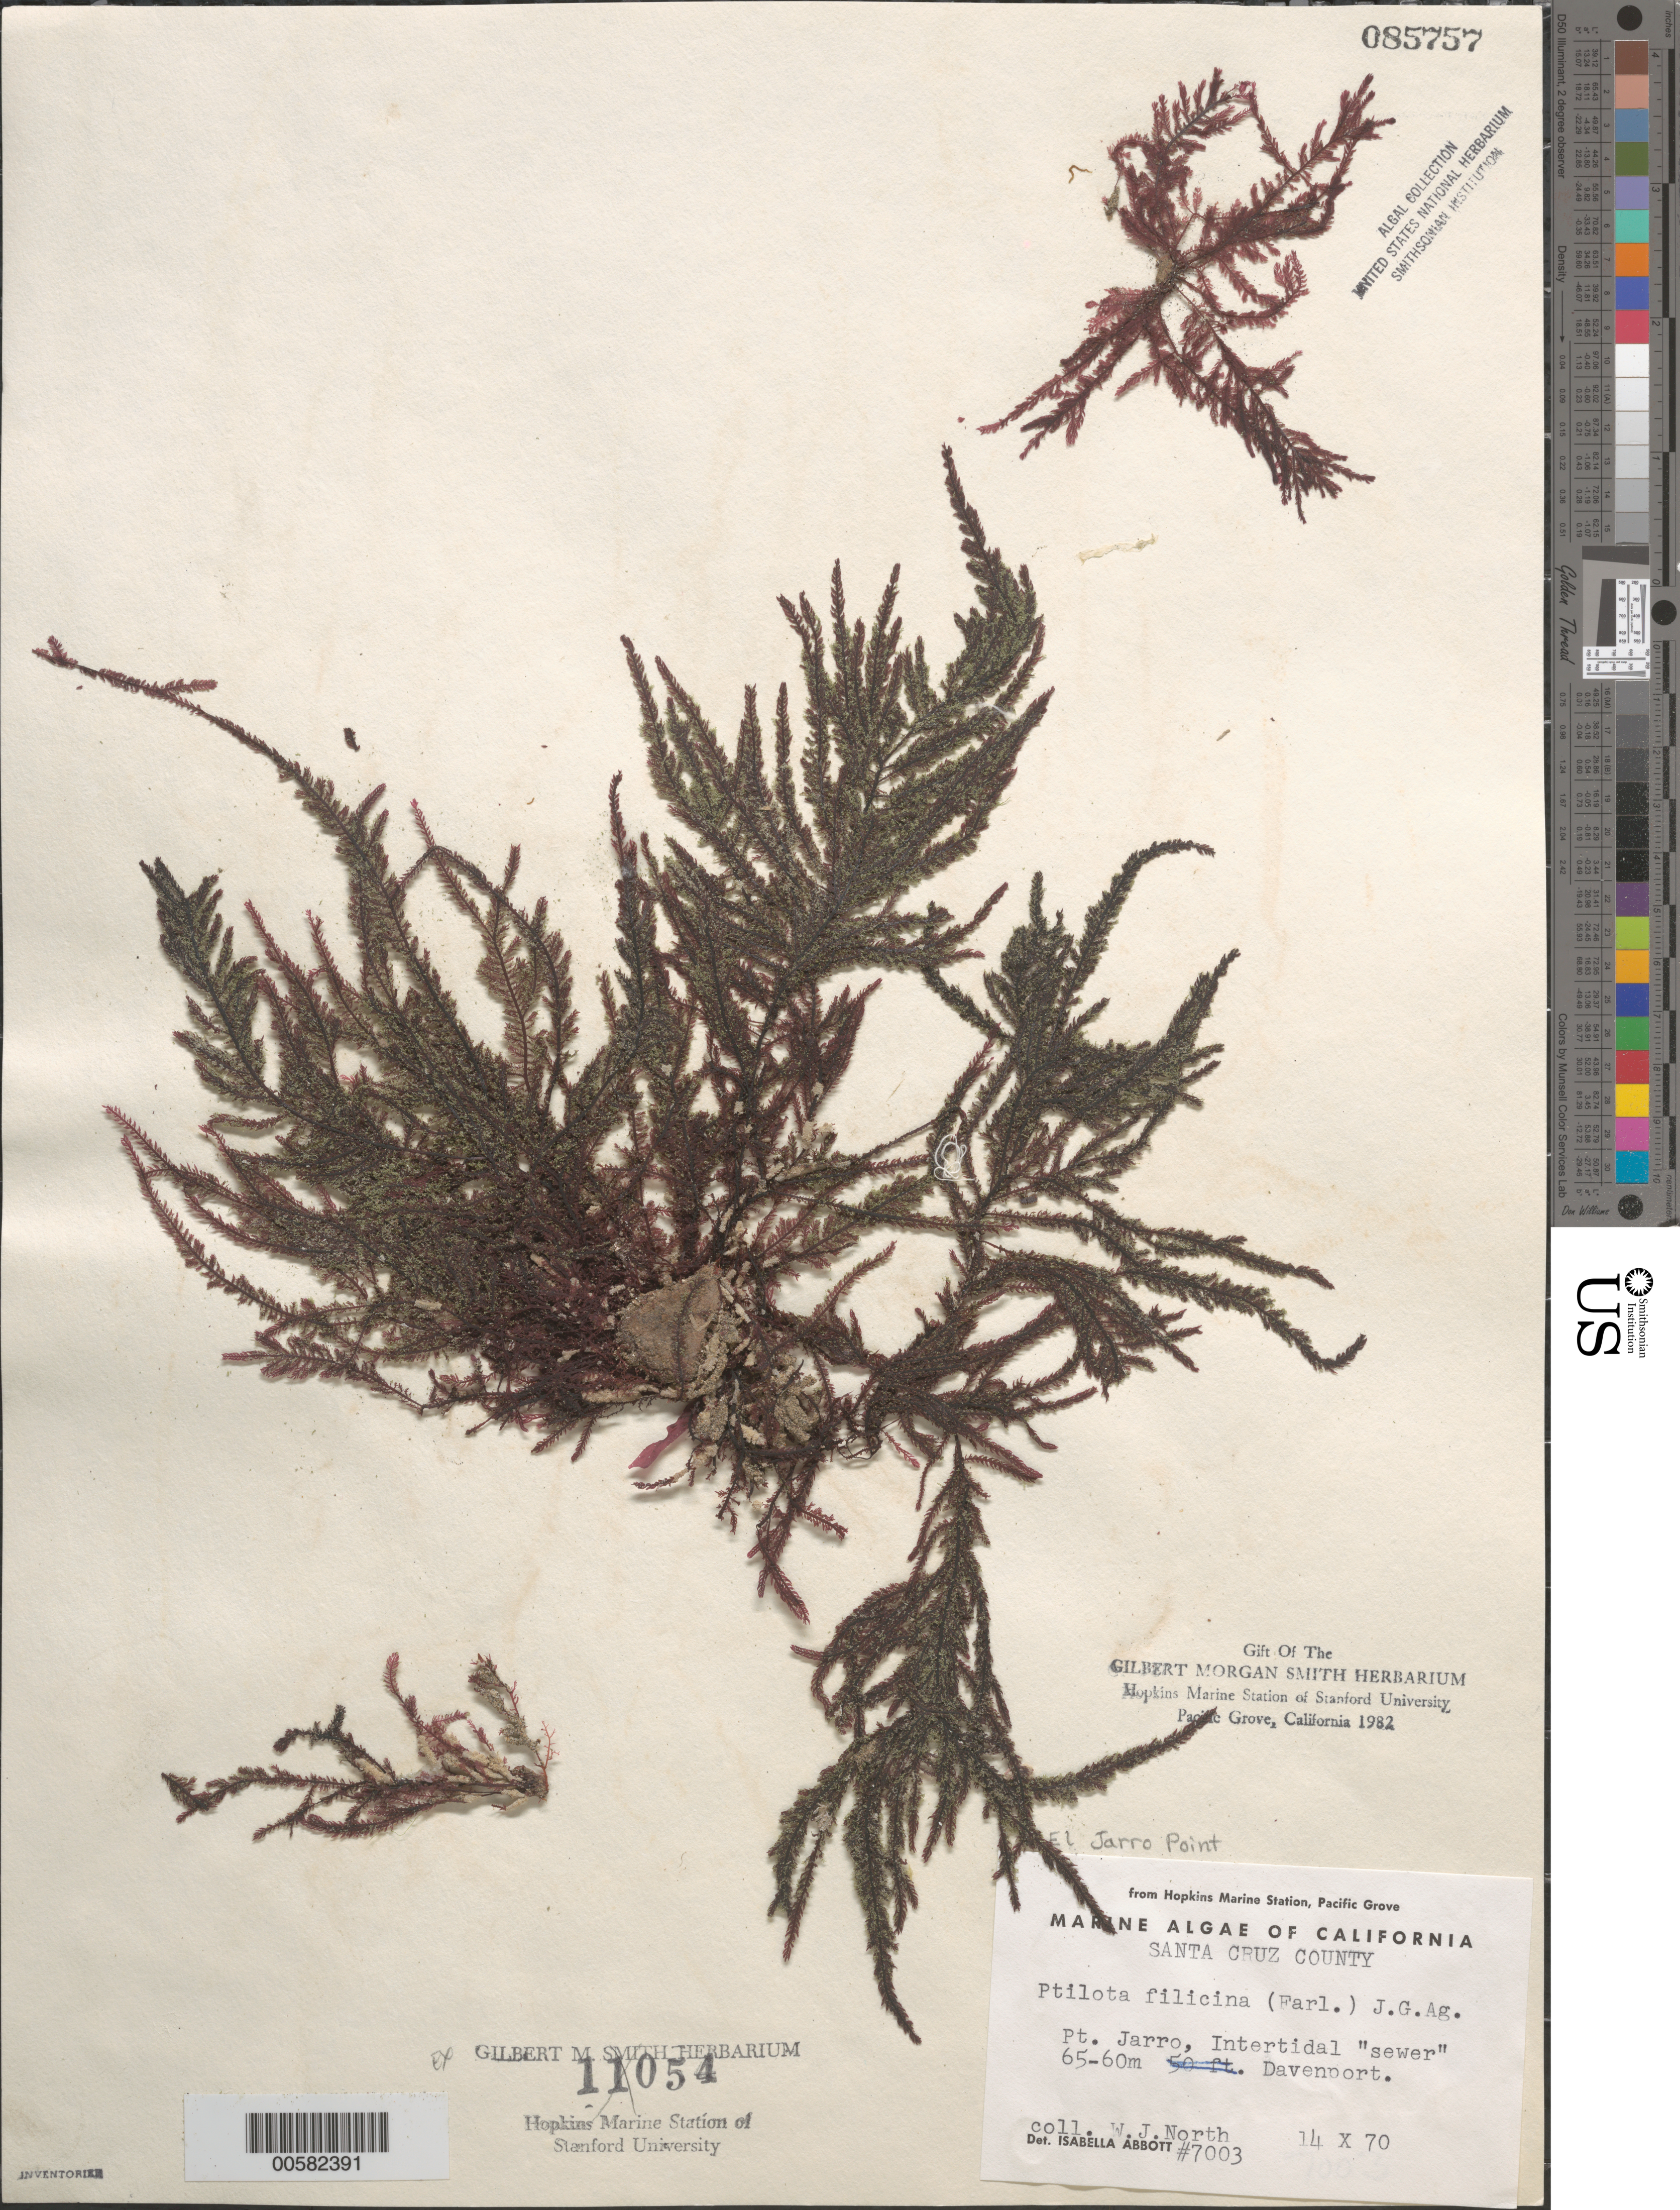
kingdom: Plantae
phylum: Rhodophyta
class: Florideophyceae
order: Ceramiales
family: Wrangeliaceae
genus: Ptilota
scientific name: Ptilota filicina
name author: J. Agardh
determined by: Abbott, Isabella A.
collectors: W. North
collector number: IAA 7003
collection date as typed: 14 Oct 1970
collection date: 1970-10-14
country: United States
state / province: California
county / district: Santa Cruz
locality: El Jarro Point (Pt. Jarro), Davenport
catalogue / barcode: US 85757